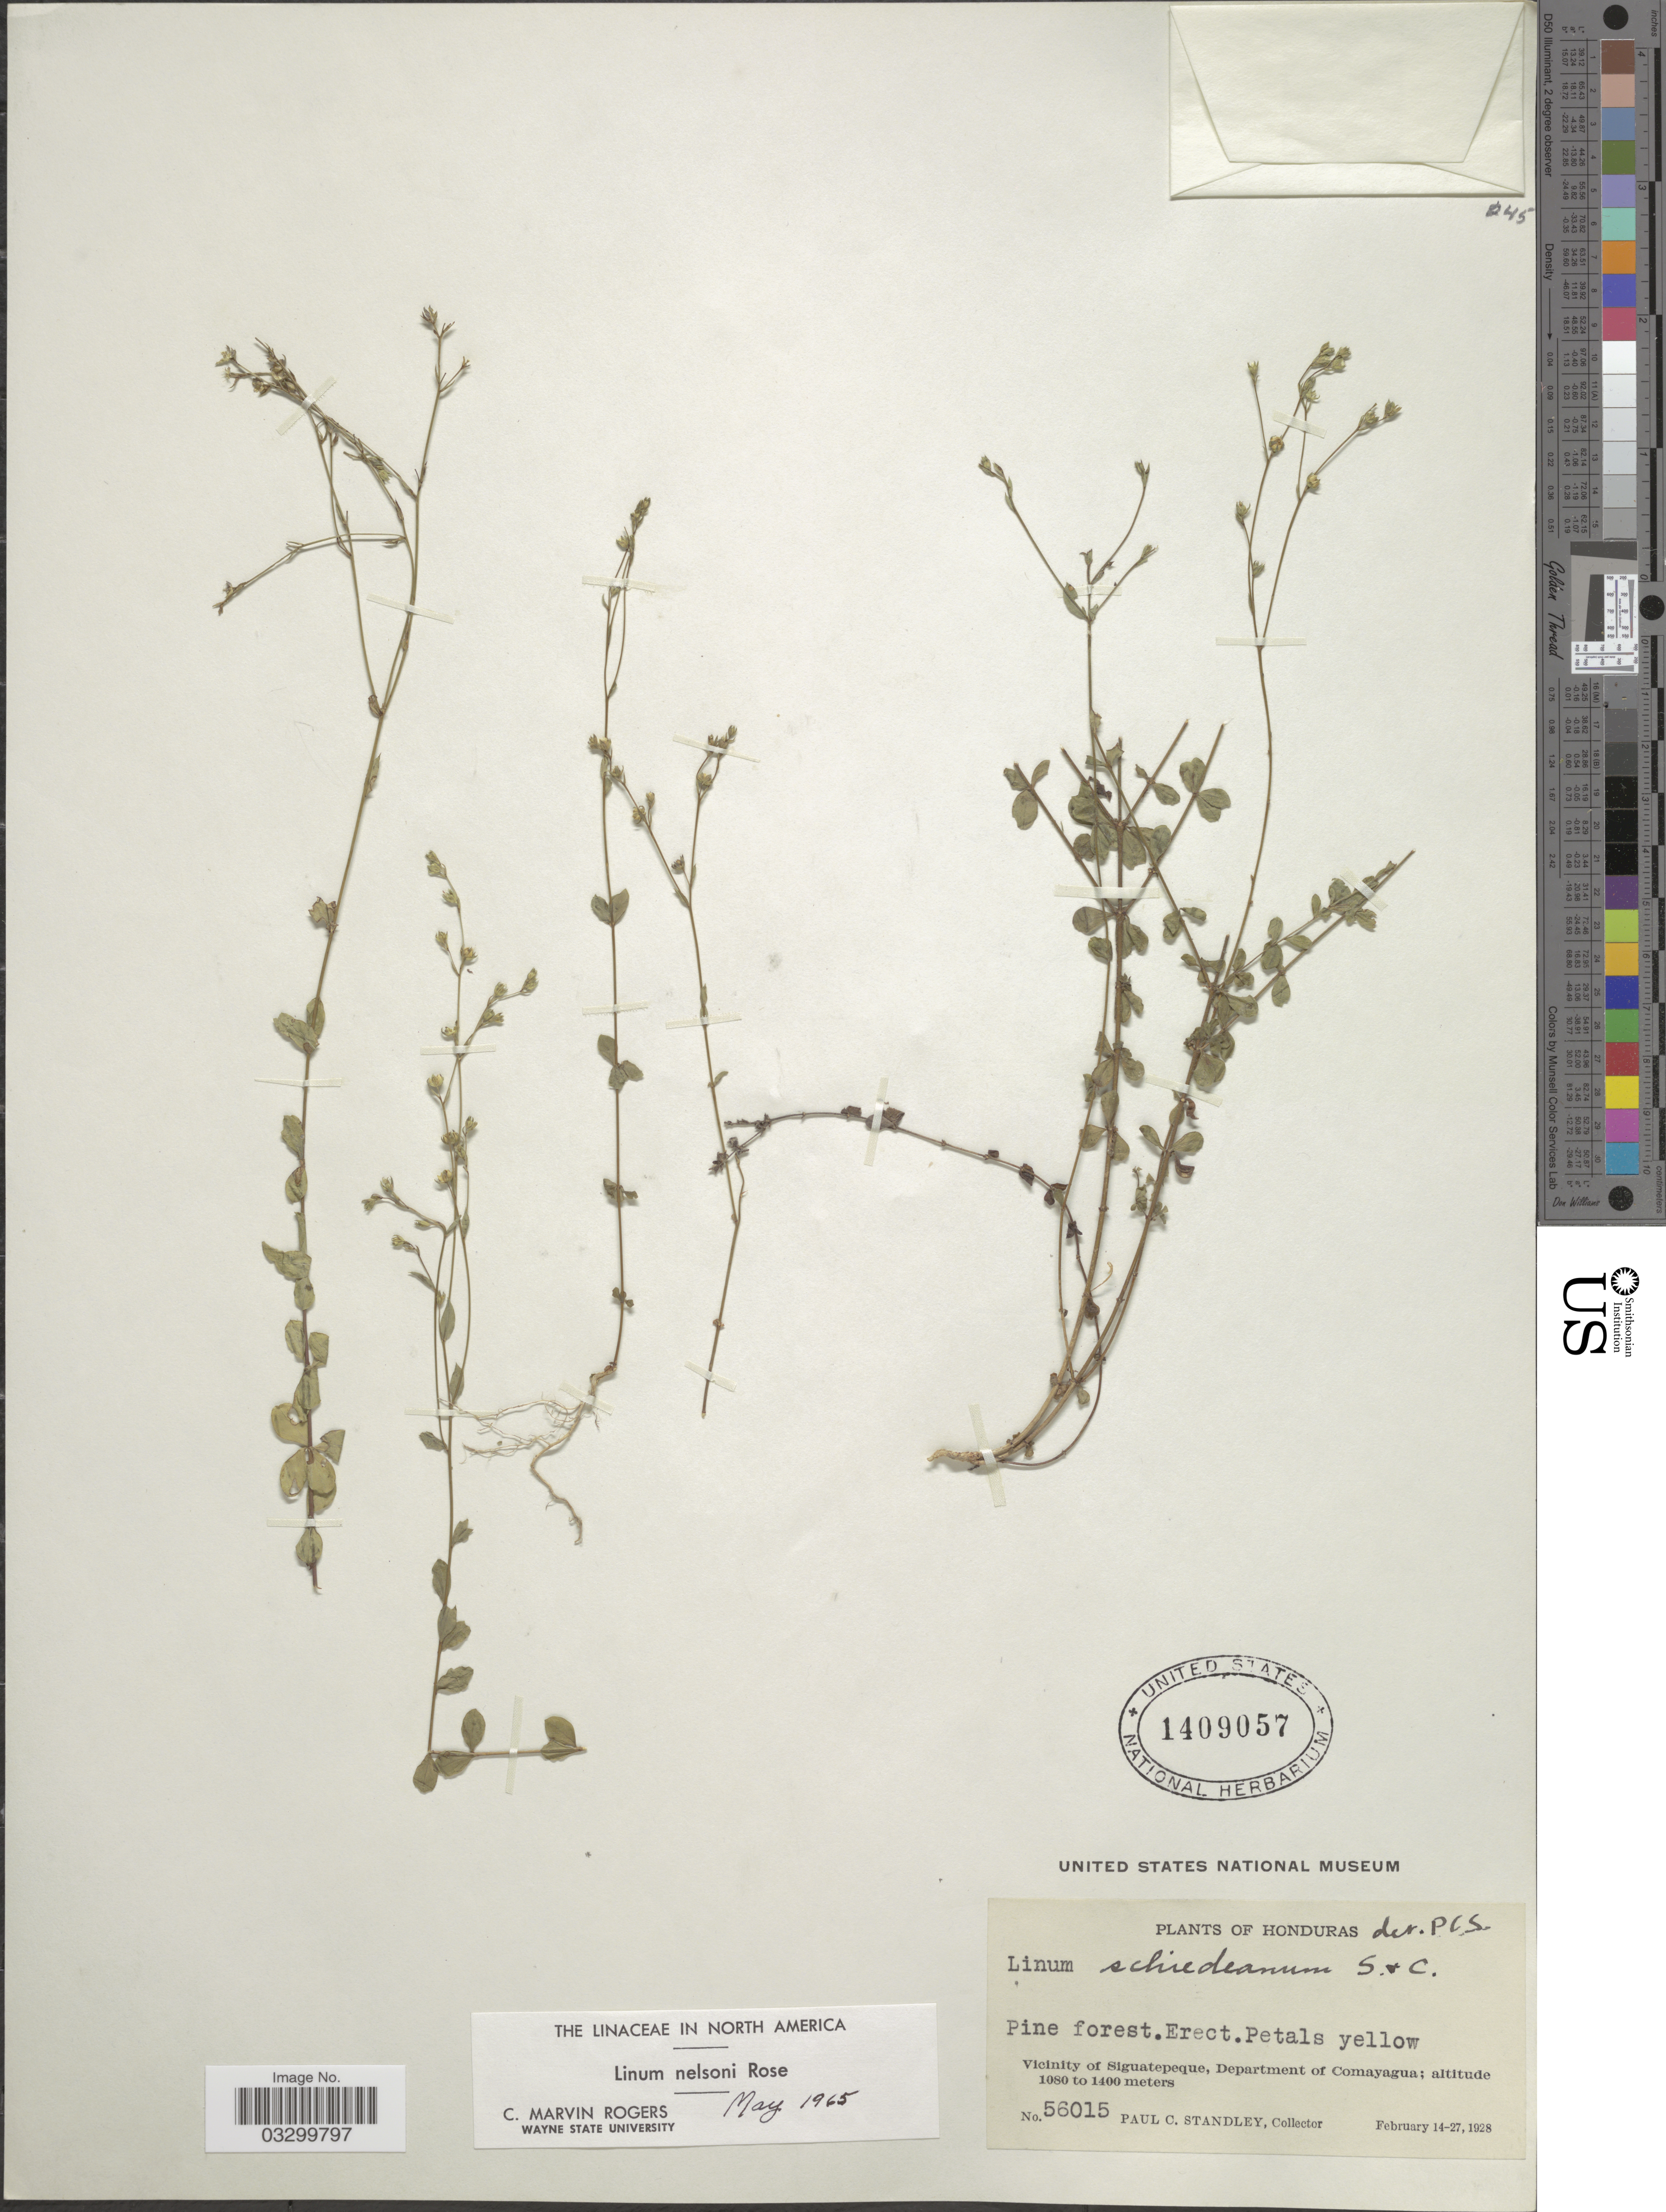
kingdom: Plantae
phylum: Tracheophyta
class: Magnoliopsida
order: Malpighiales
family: Linaceae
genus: Linum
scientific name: Linum nelsonii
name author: Rose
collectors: P. C. Standley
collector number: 56015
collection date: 1928-02-14/1928-02-27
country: Honduras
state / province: Comayagua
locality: Vicinity of Siguatepeque, Department of Comayagua.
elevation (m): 1080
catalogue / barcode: US 1409057